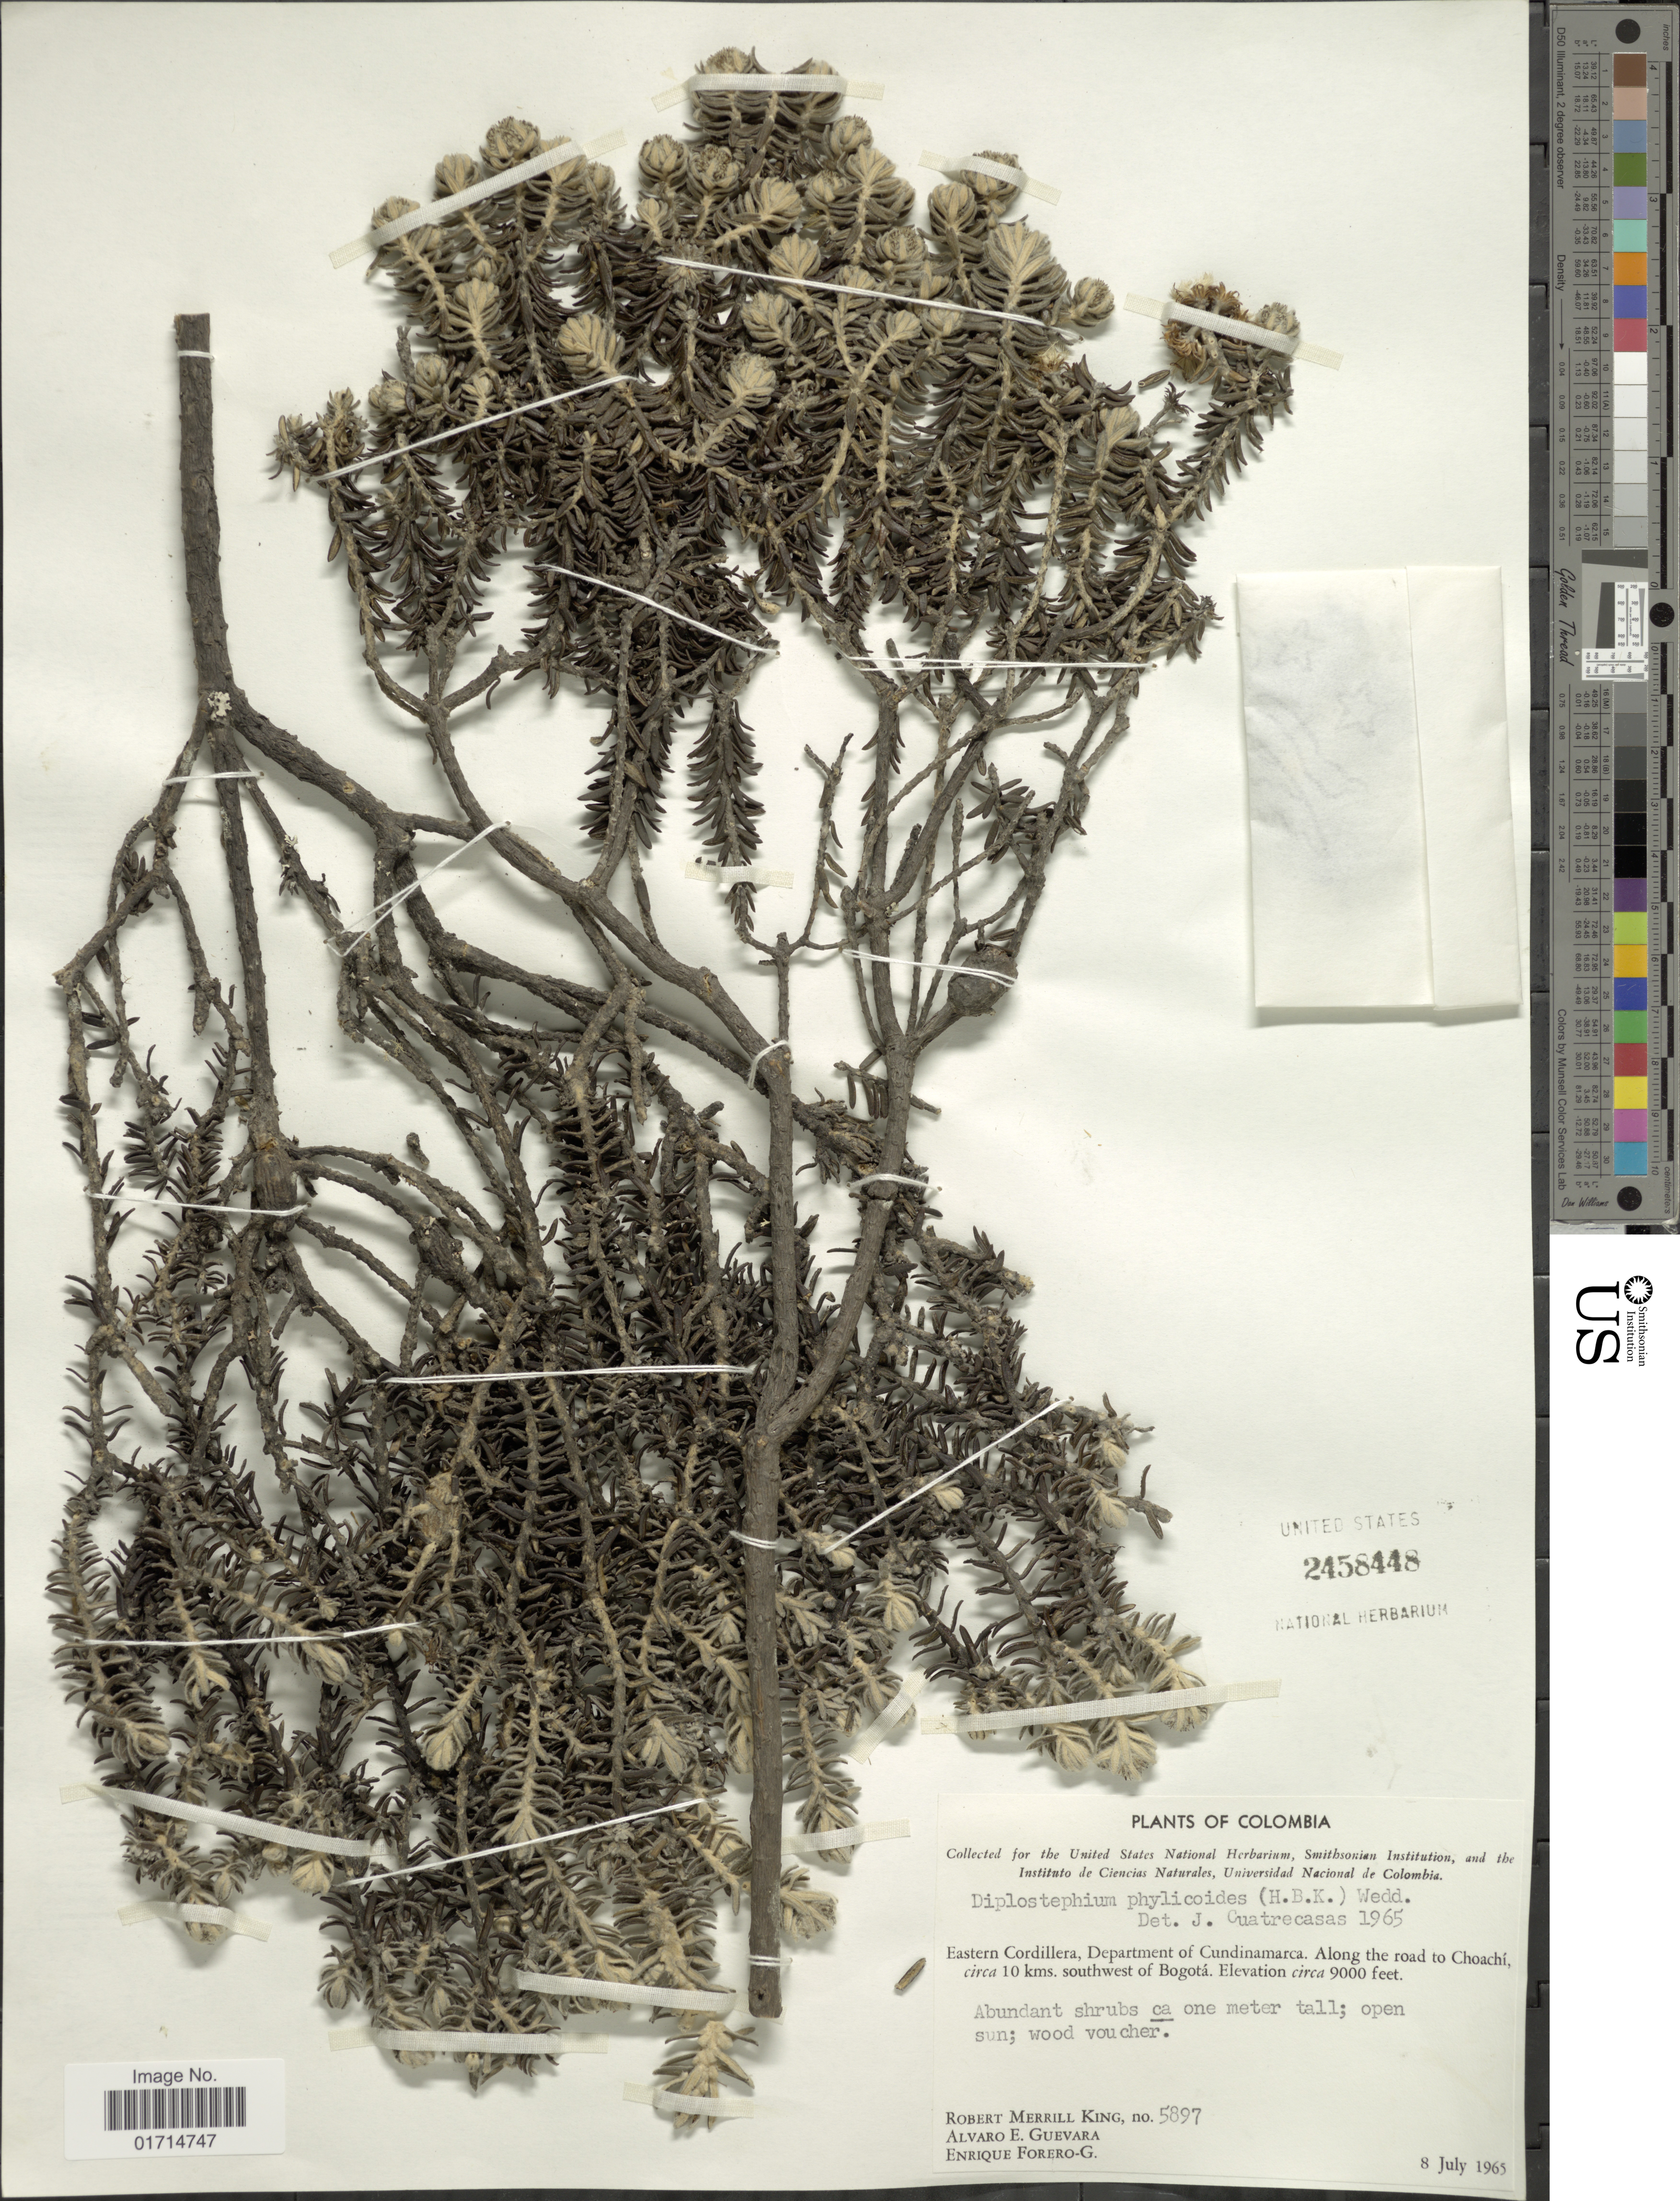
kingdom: Plantae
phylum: Tracheophyta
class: Magnoliopsida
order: Asterales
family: Asteraceae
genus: Diplostephium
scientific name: Diplostephium phylicoides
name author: (Kunth) Wedd.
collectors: R. M. King, A. E. Guevara & E. Forero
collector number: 58897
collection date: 1965-07-08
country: Colombia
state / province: Cundinamarca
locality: Eastern Cordillera, along the road to Choachi, circa 10 kms. southwest of Bogota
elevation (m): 2743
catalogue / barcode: US 2458448